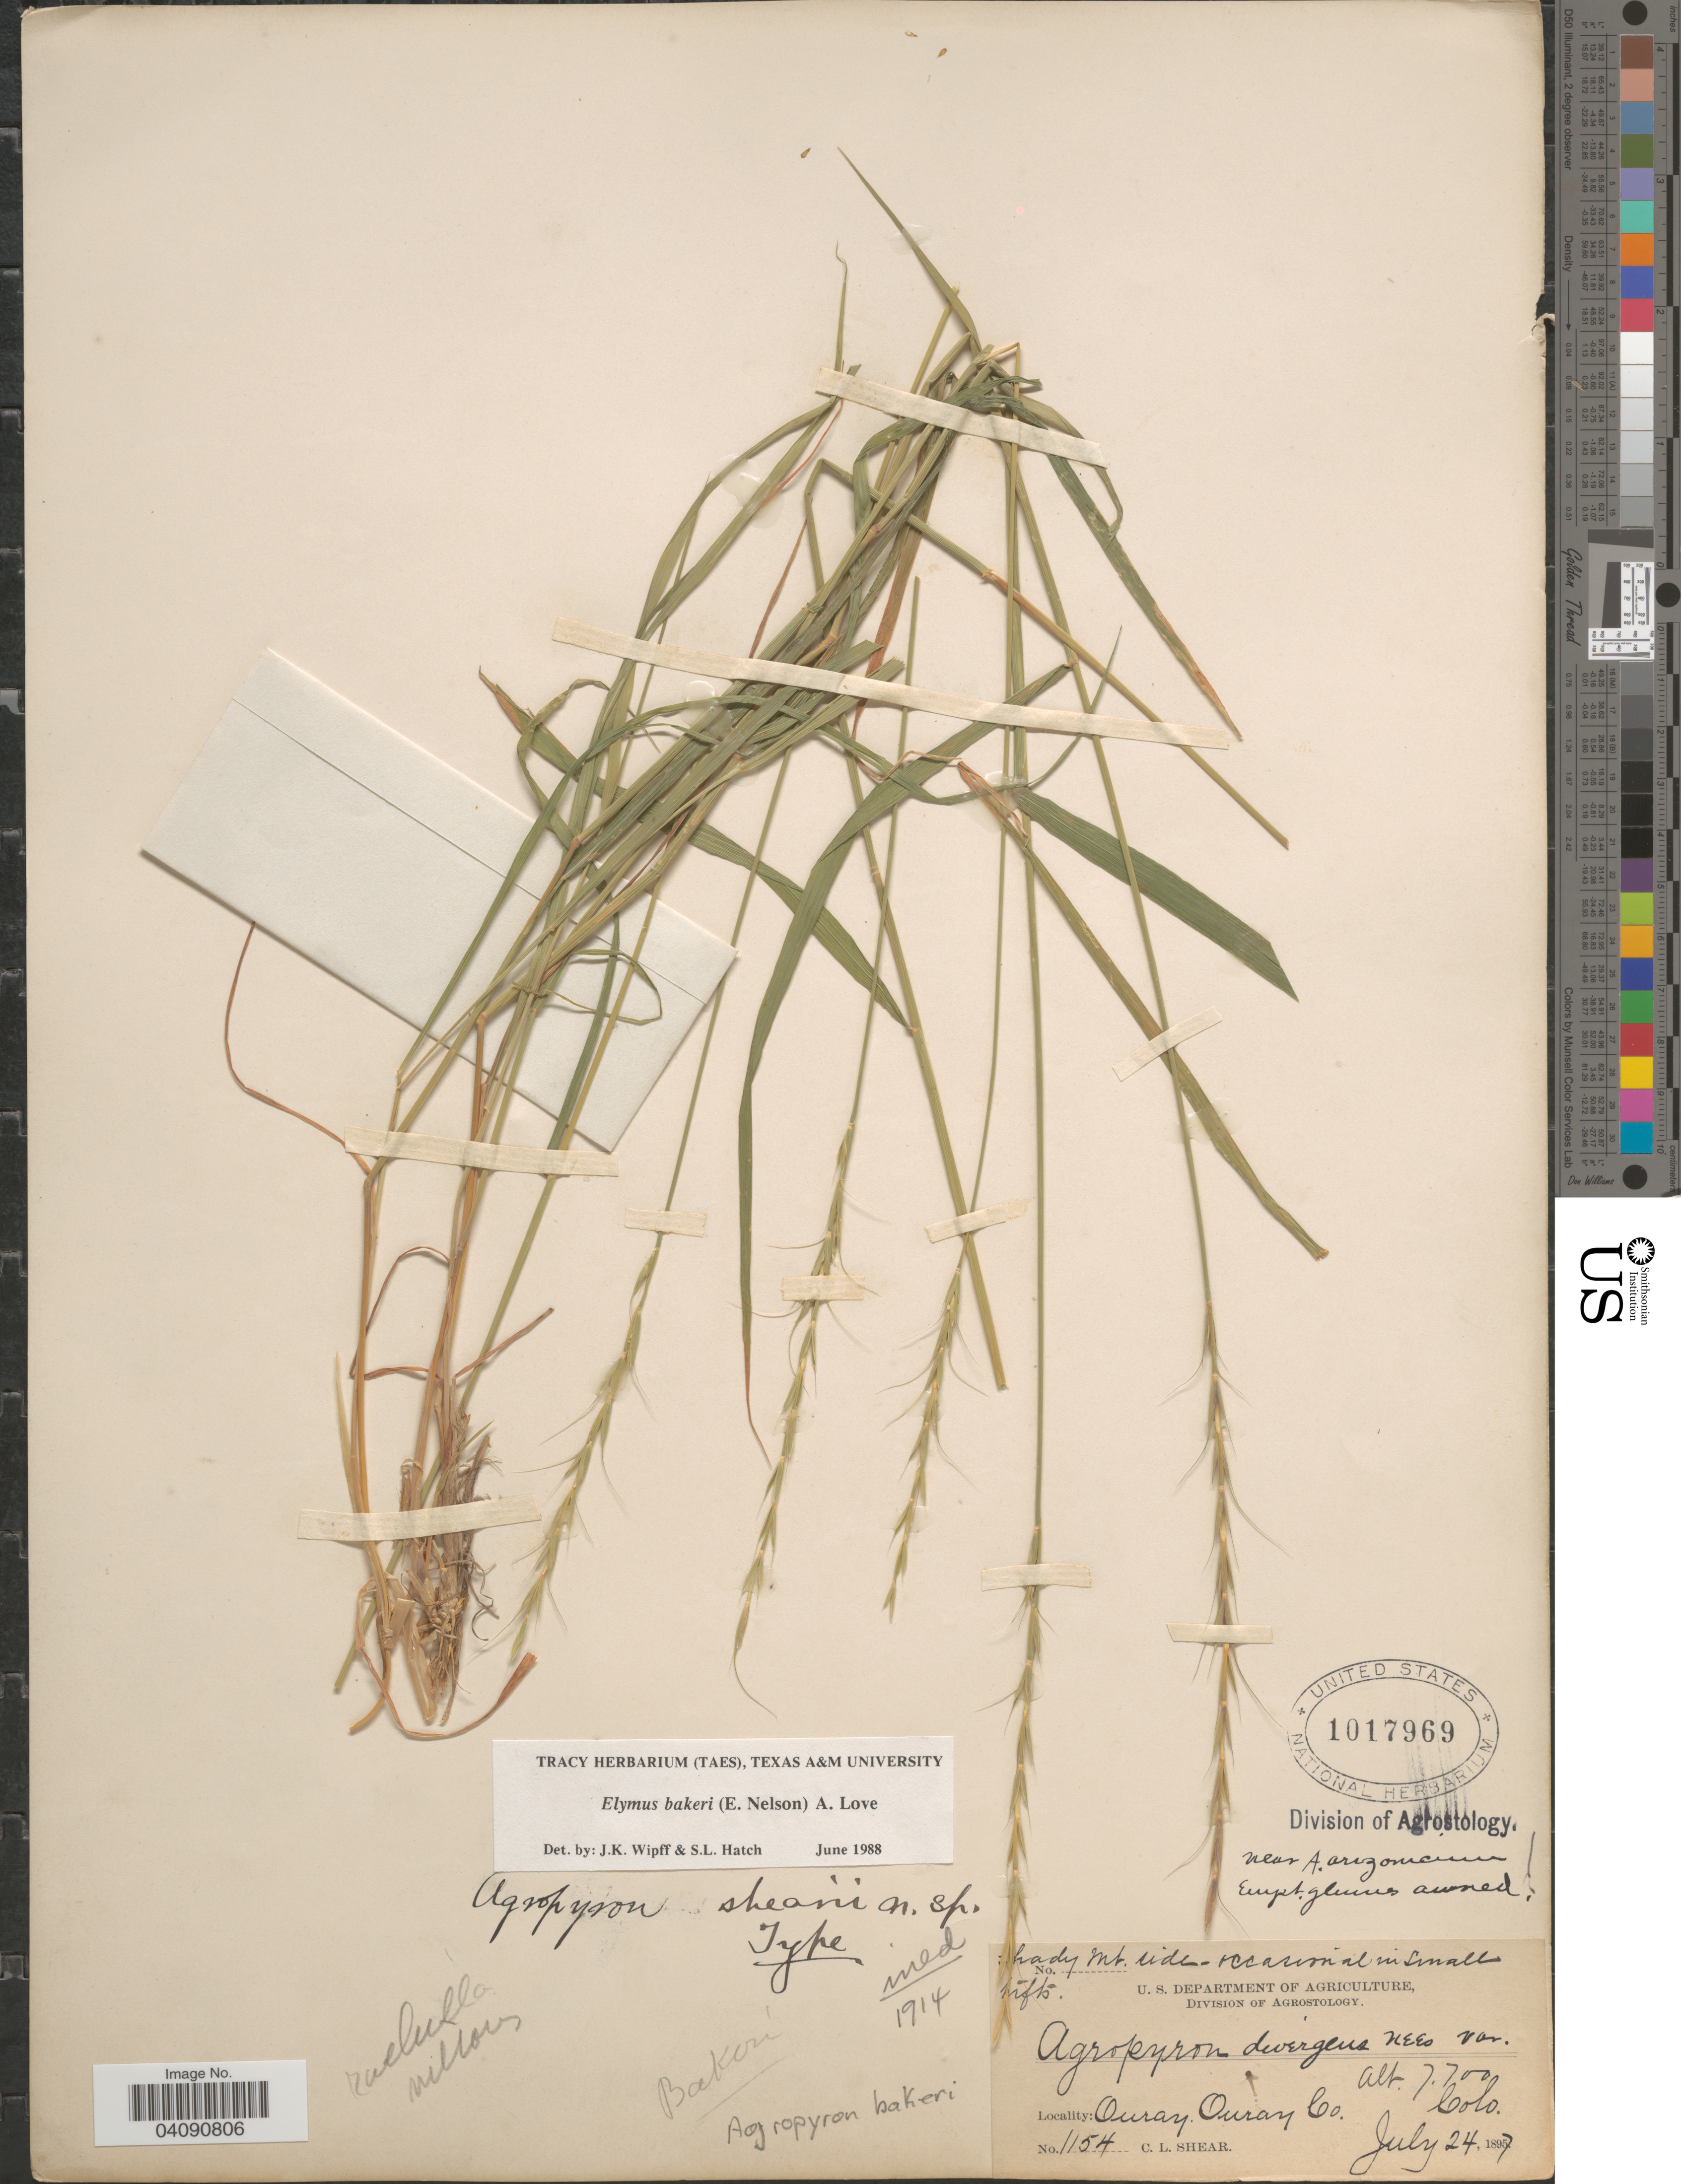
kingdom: Plantae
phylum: Tracheophyta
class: Liliopsida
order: Poales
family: Poaceae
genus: Elymus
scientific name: Elymus bakeri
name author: (E.E. Nelson) Á. Löve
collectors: C. L. Shear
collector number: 1154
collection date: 1897-07-24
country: United States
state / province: Colorado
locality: Shady mt. side-occasional in small tufts. Ouray. Ouray Co.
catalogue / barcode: US 1017969